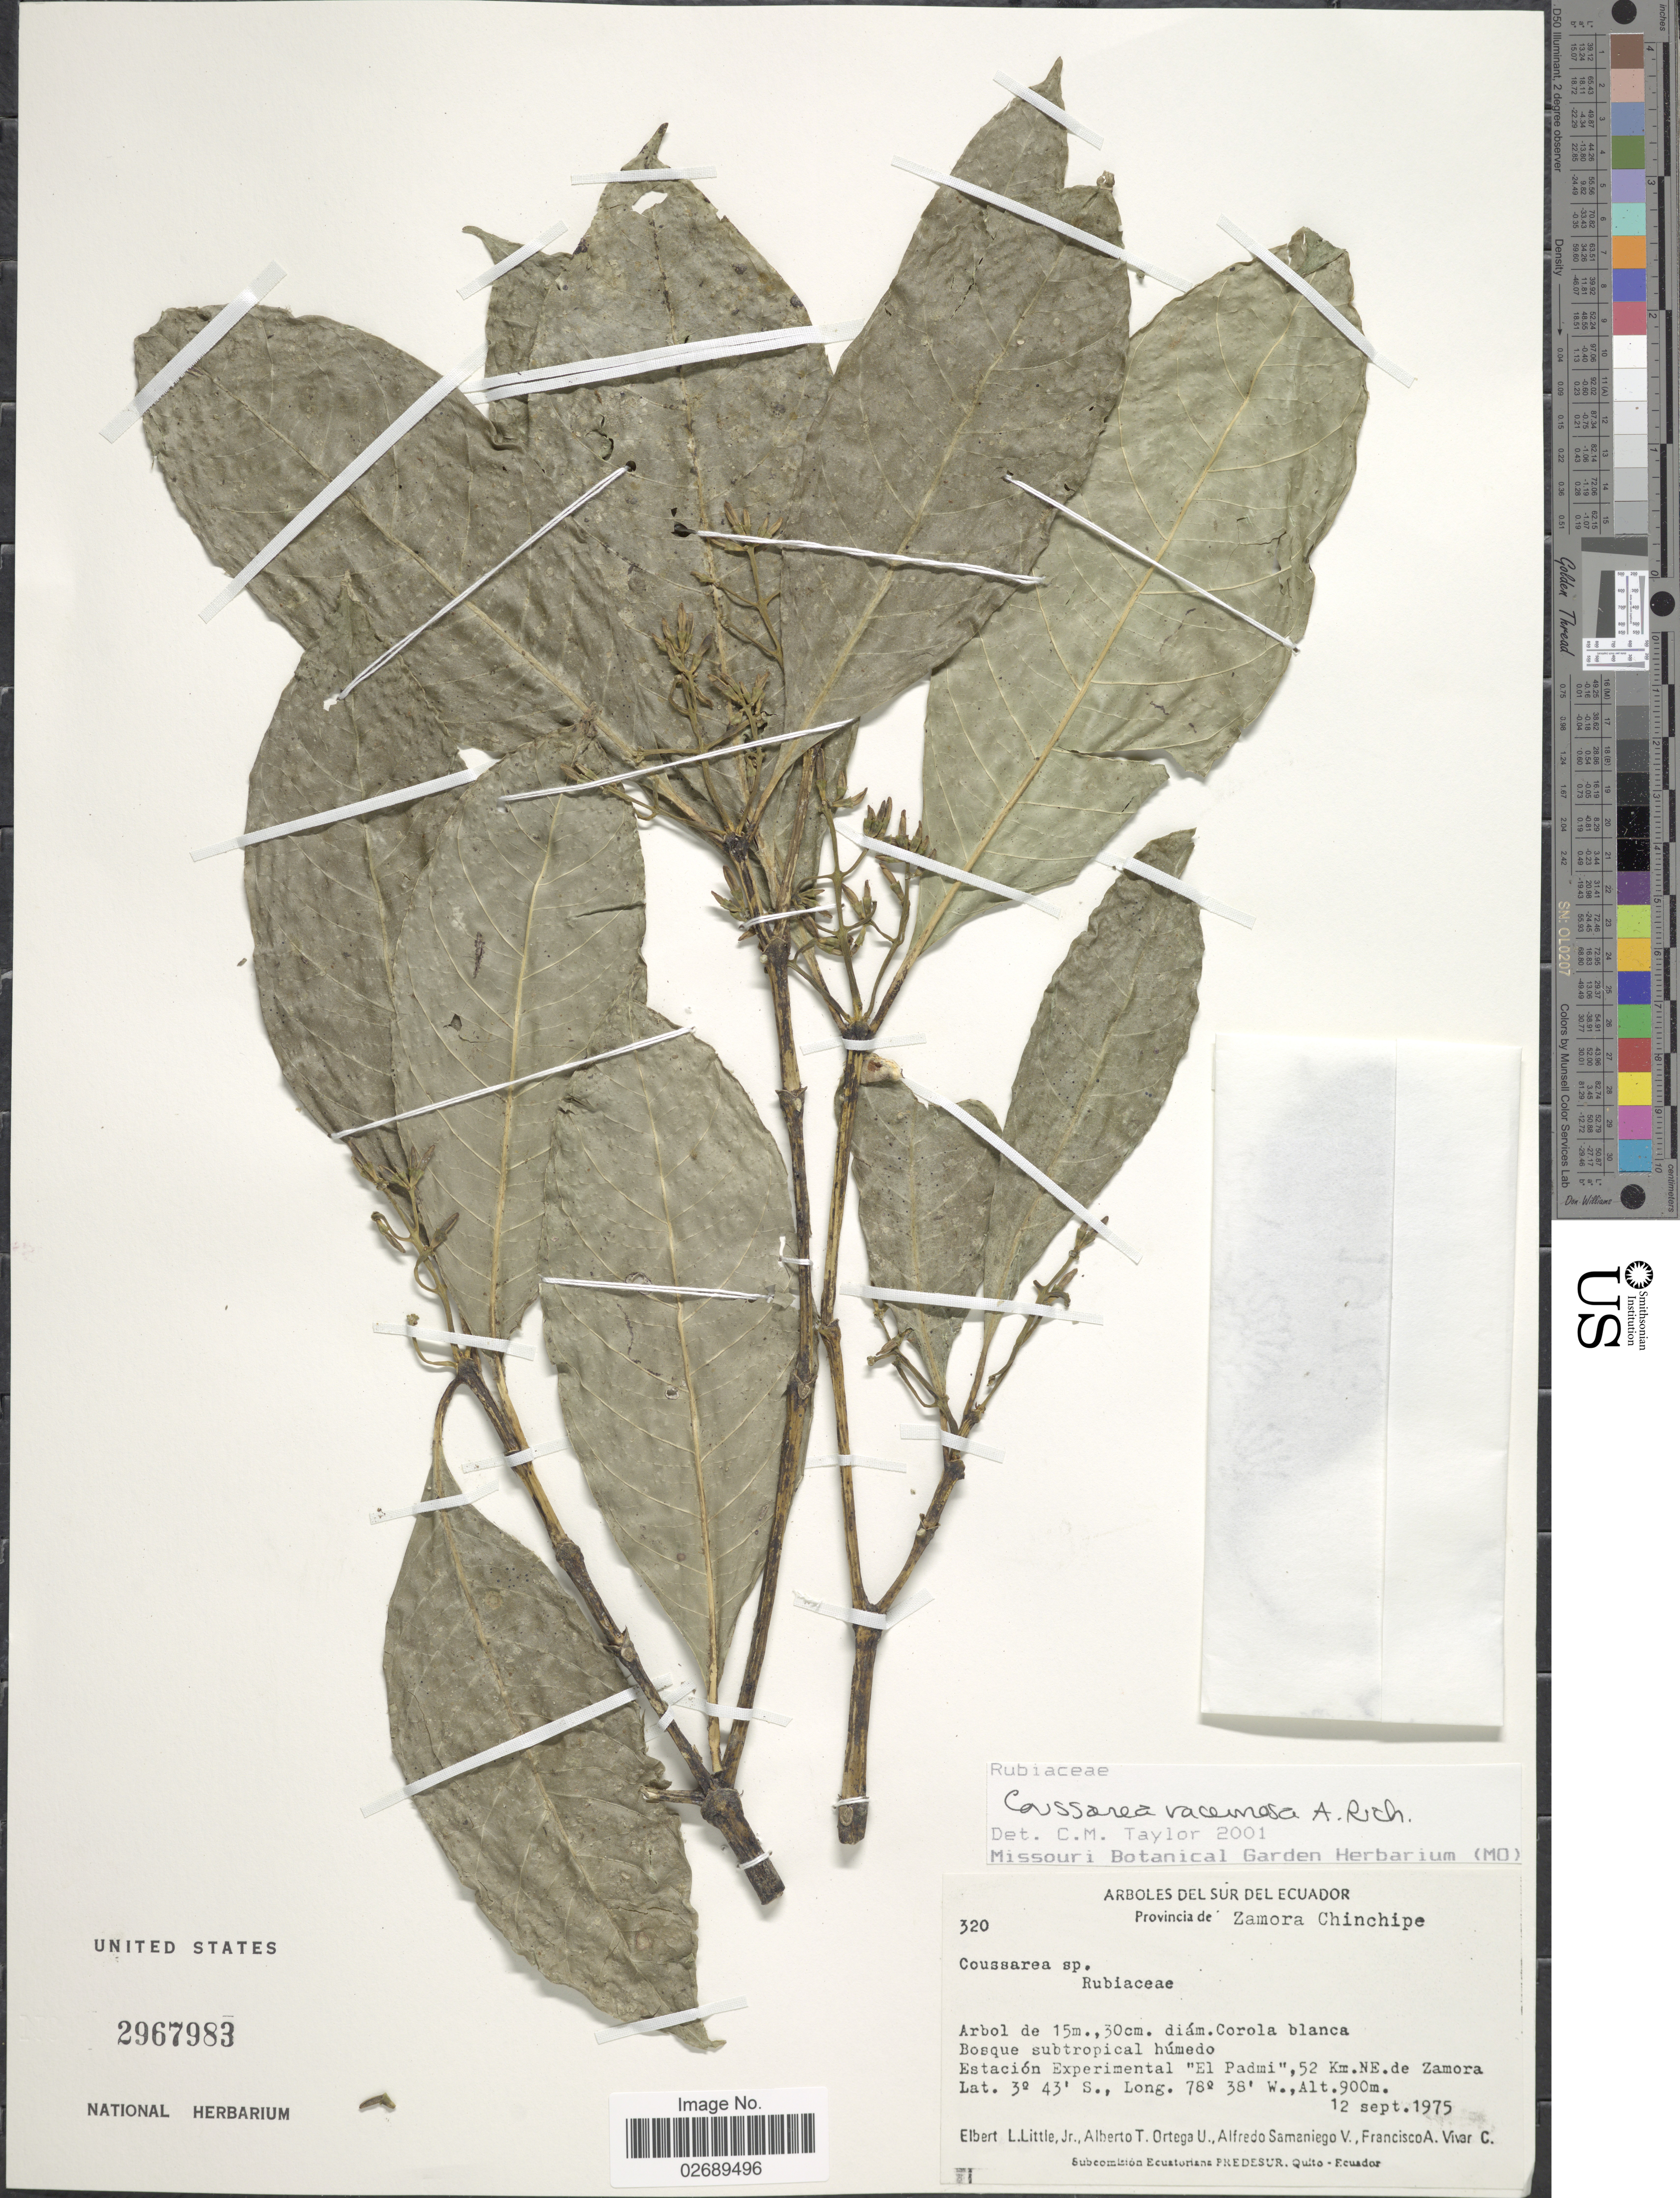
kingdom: Plantae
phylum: Tracheophyta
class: Magnoliopsida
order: Gentianales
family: Rubiaceae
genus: Coussarea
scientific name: Coussarea racemosa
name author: A. Rich.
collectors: E. L. Little, A. T. Ortega U., A. V. Samaniego & F. A. Vivar C.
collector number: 320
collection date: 1975-09-12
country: Ecuador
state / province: Zamora-Chinchipe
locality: Sur del Ecuador. Estacion Experimental "El Padmi", 52 Km.NE.de Zamora.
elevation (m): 900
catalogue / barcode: US 2967983